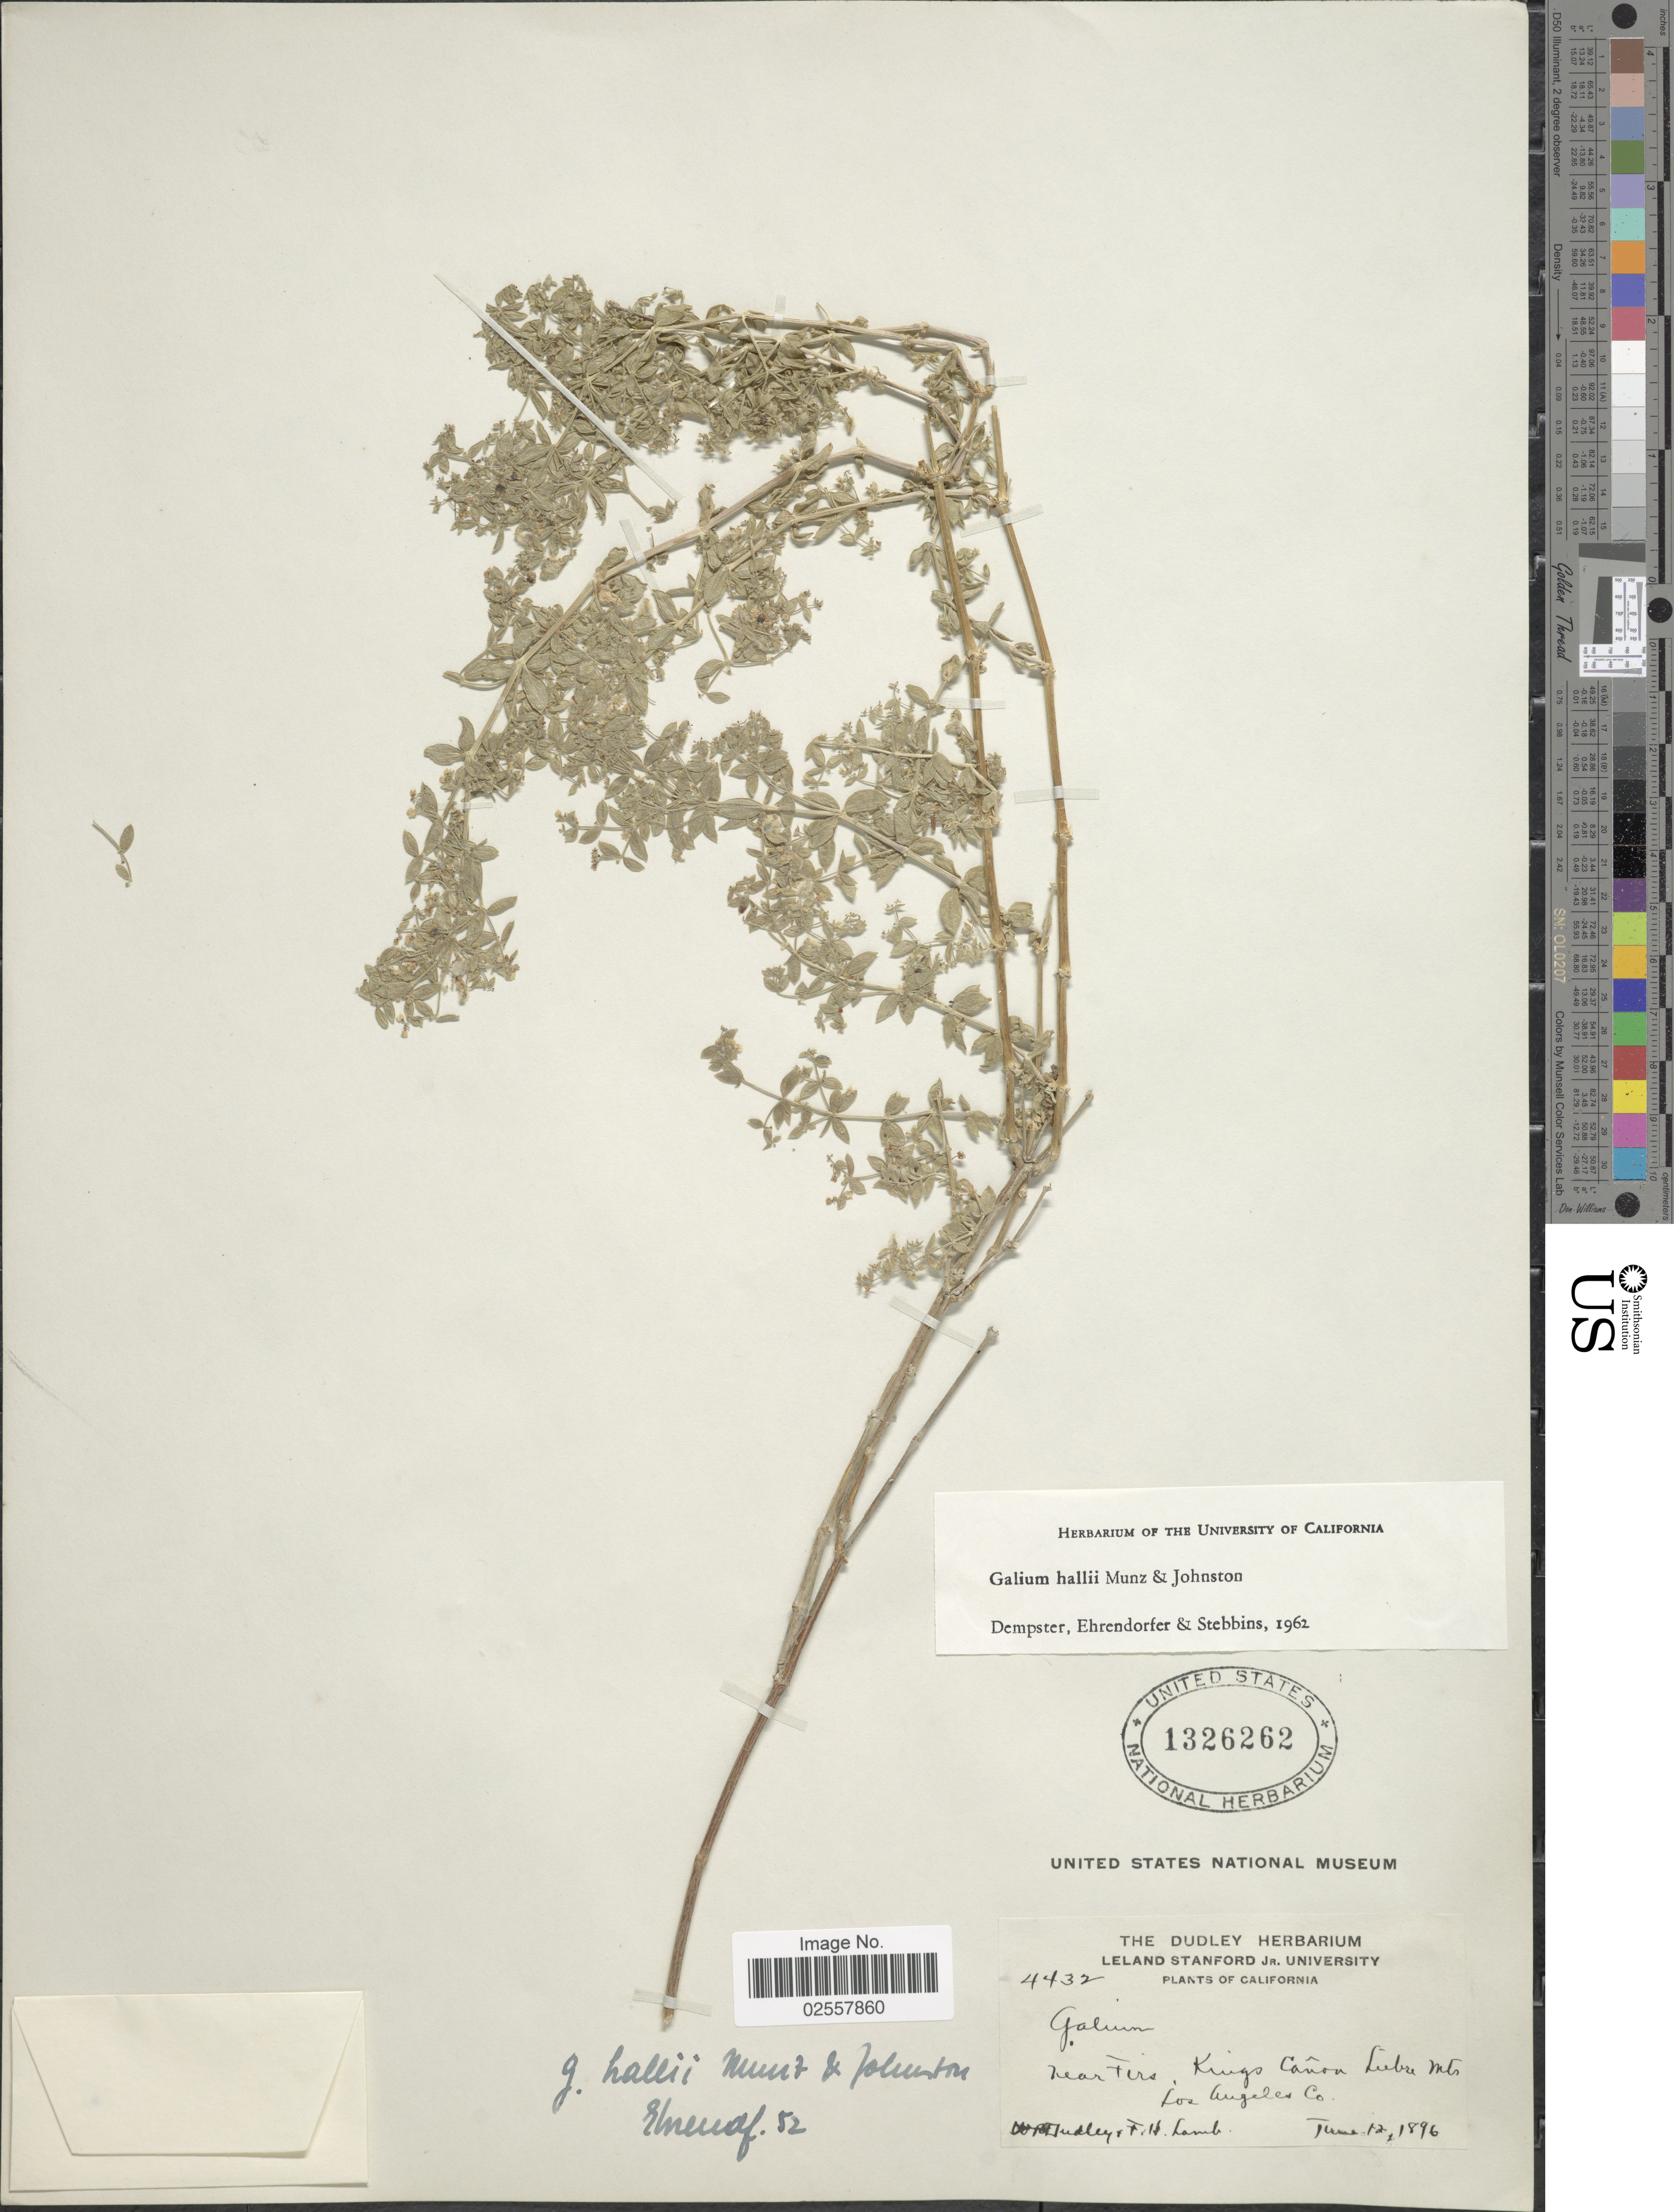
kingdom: Plantae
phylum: Tracheophyta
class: Magnoliopsida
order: Gentianales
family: Rubiaceae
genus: Galium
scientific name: Galium hallii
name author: Munz & I.M. Johnst.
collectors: W. Dudley & F. H. Lamb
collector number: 4432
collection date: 1896-06-12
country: United States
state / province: California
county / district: Los Angeles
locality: Near Firs, Kings Canon Liebre Mts., Los Angeles Co.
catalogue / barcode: US 1326262